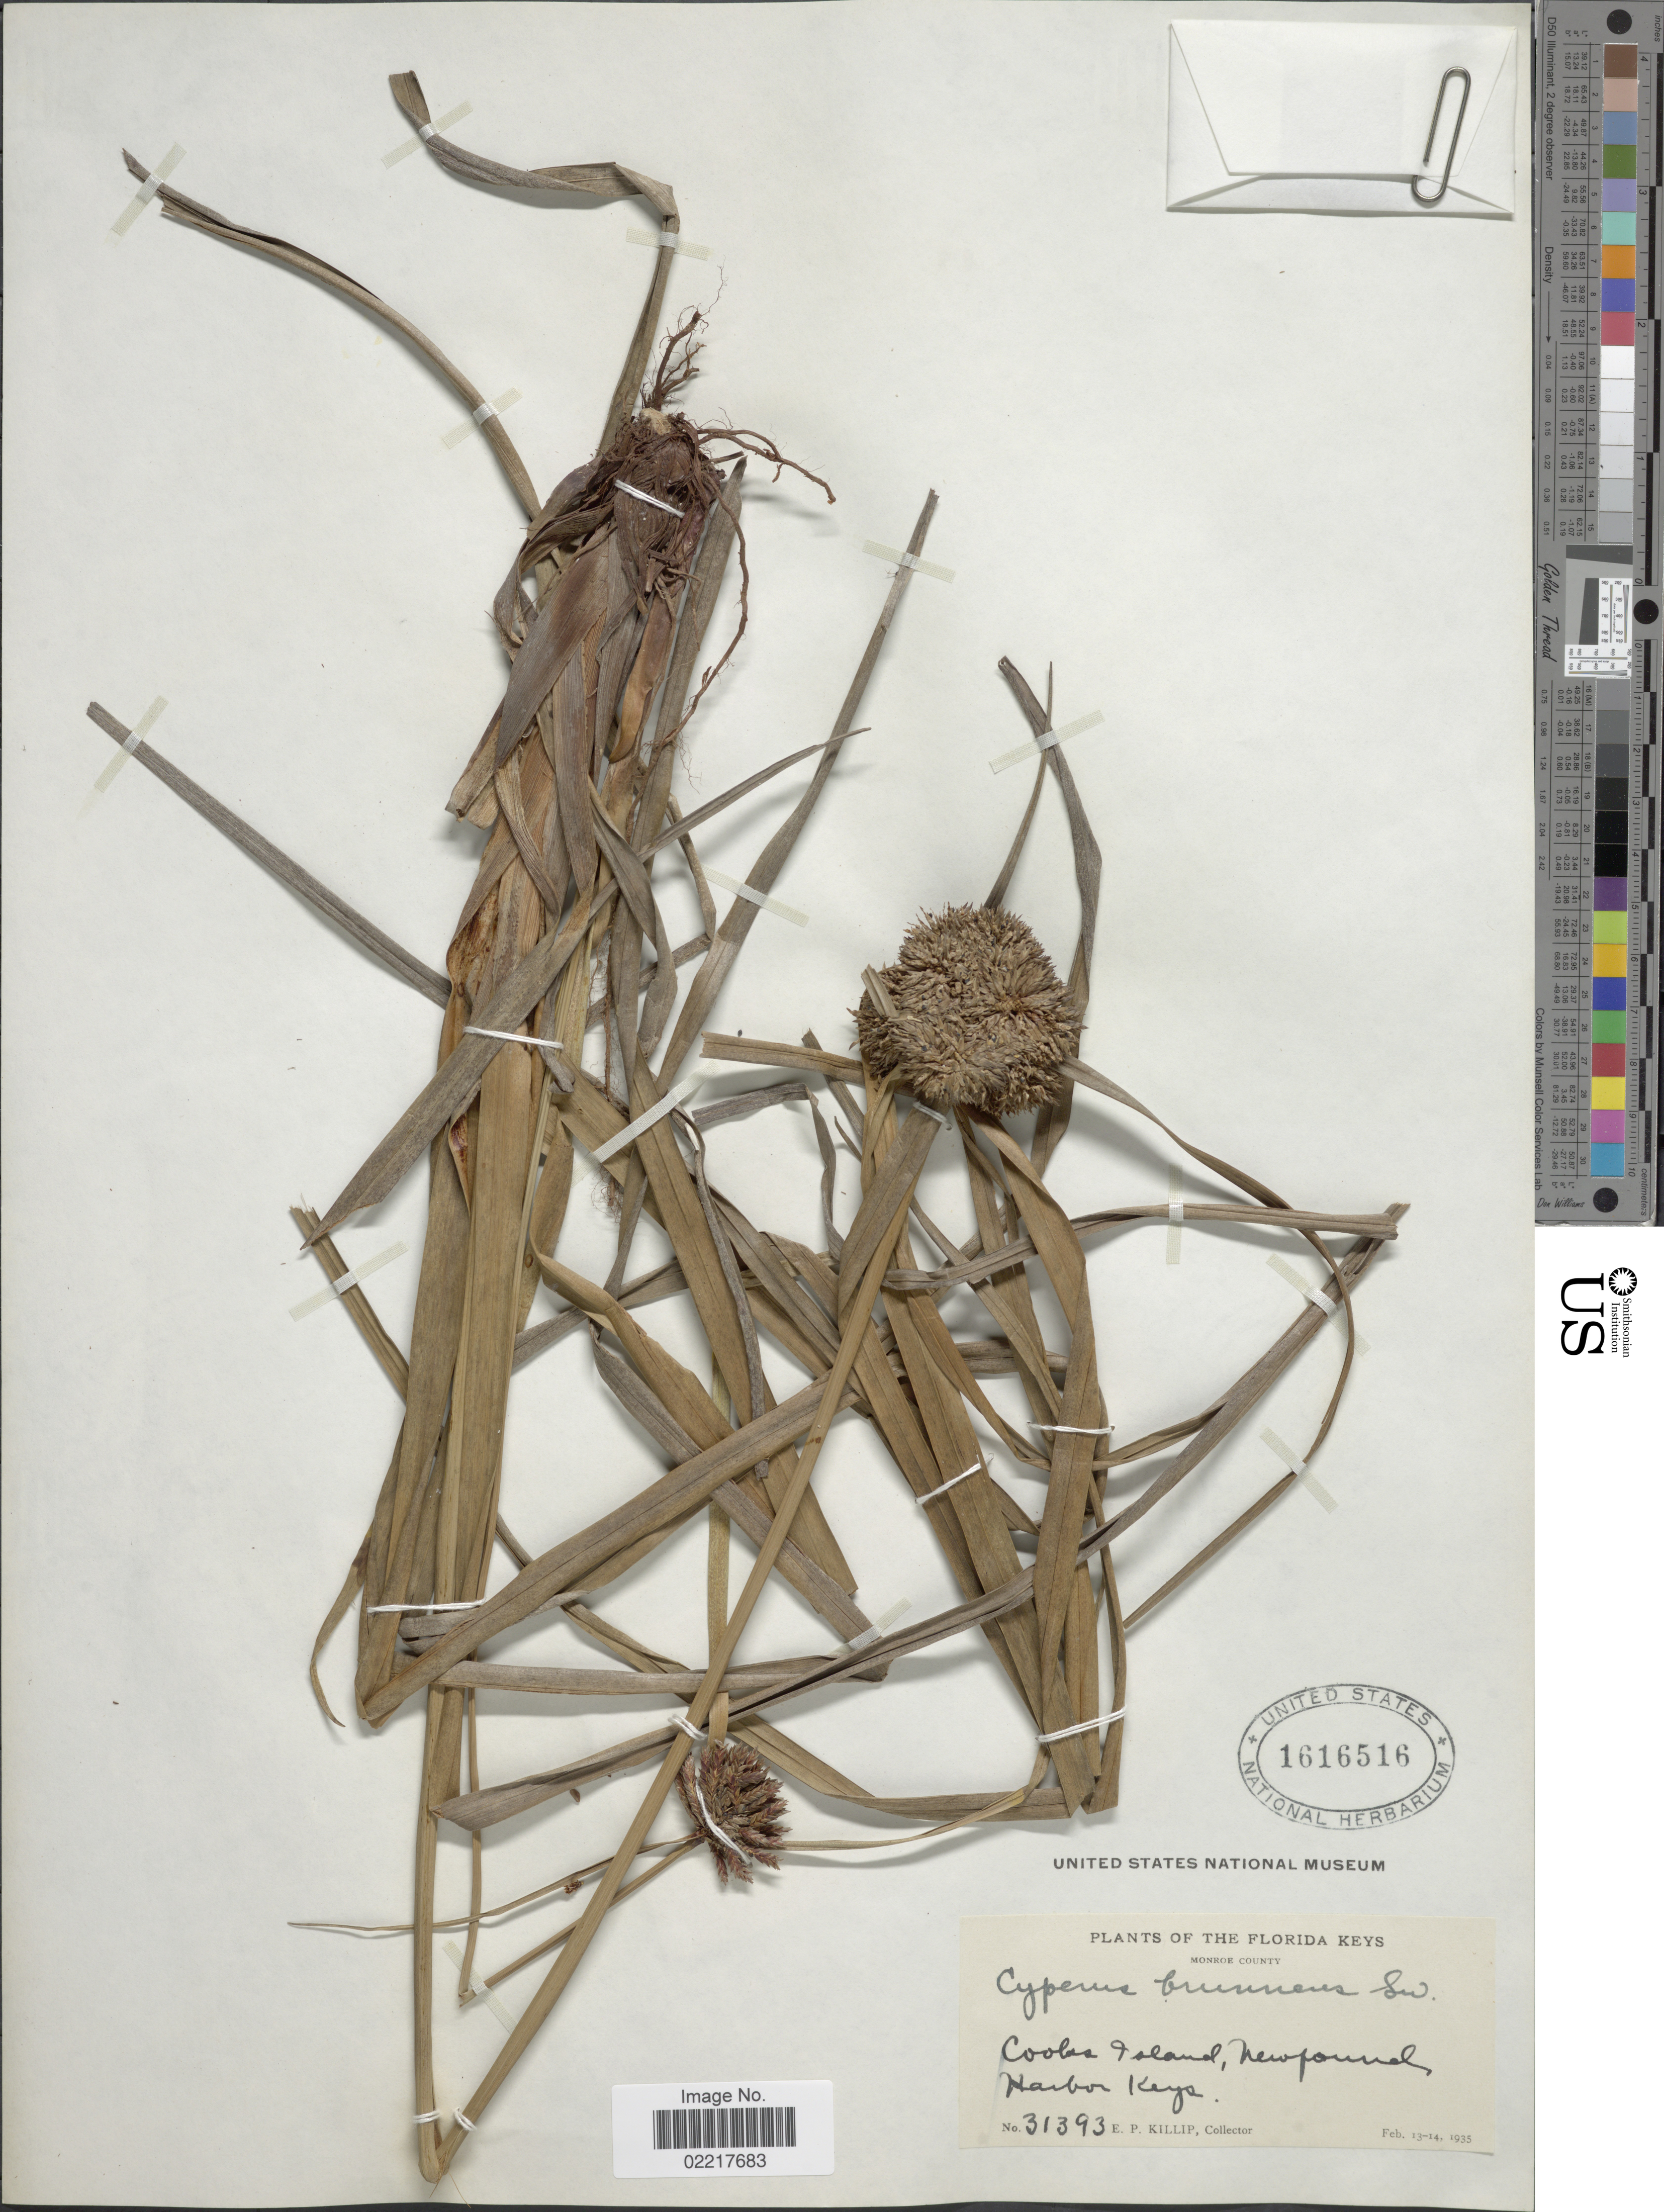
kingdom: Plantae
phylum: Tracheophyta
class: Liliopsida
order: Poales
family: Cyperaceae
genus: Cyperus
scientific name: Cyperus planifolius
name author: Rich.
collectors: E. P. Killip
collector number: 31393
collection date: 1935-02-13/1935-02-14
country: United States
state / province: Florida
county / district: Monroe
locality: The Florida Keys. Cooks Island, Newfound Harbor Keys.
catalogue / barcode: US 1616516